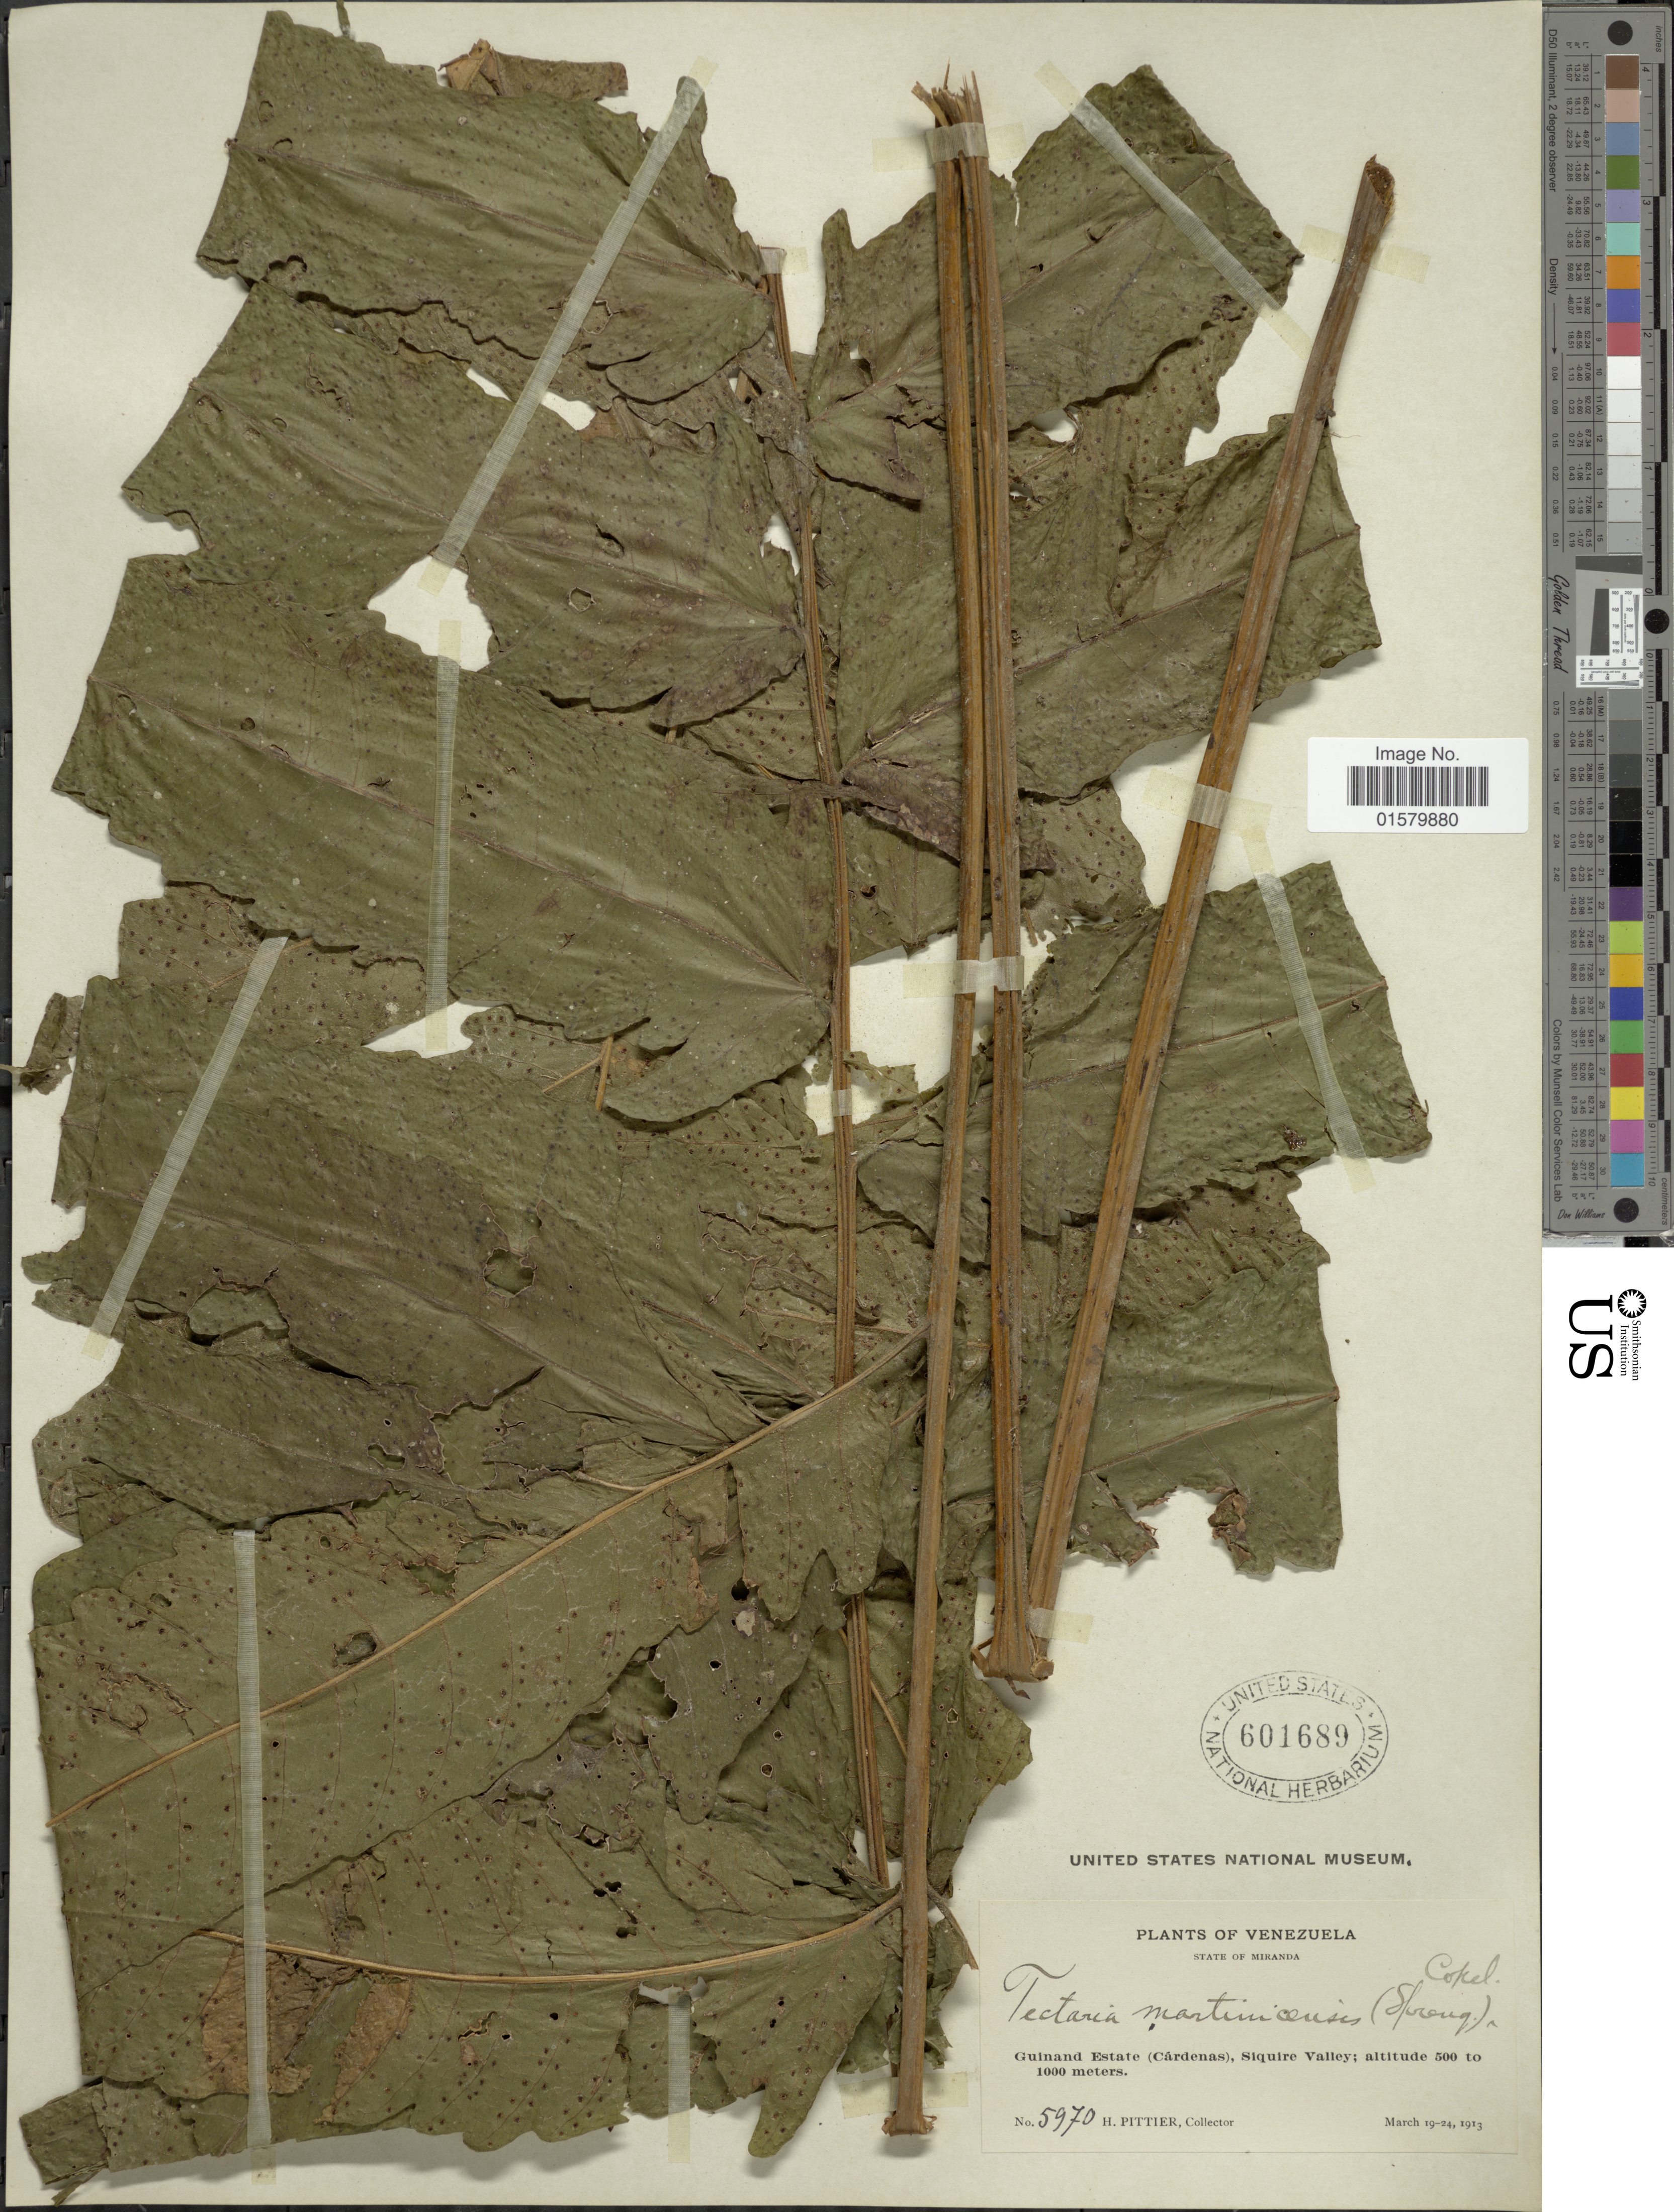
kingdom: Plantae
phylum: Tracheophyta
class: Polypodiopsida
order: Polypodiales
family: Tectariaceae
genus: Tectaria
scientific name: Tectaria pilosa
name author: (Fée) Maxon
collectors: H. F. Pittier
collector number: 5970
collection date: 1913-03-19/1913-03-24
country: Venezuela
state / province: Miranda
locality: State of Miranda, Guinand Estate (Cardenas), Siquire Valley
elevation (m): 500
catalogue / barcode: US 601689